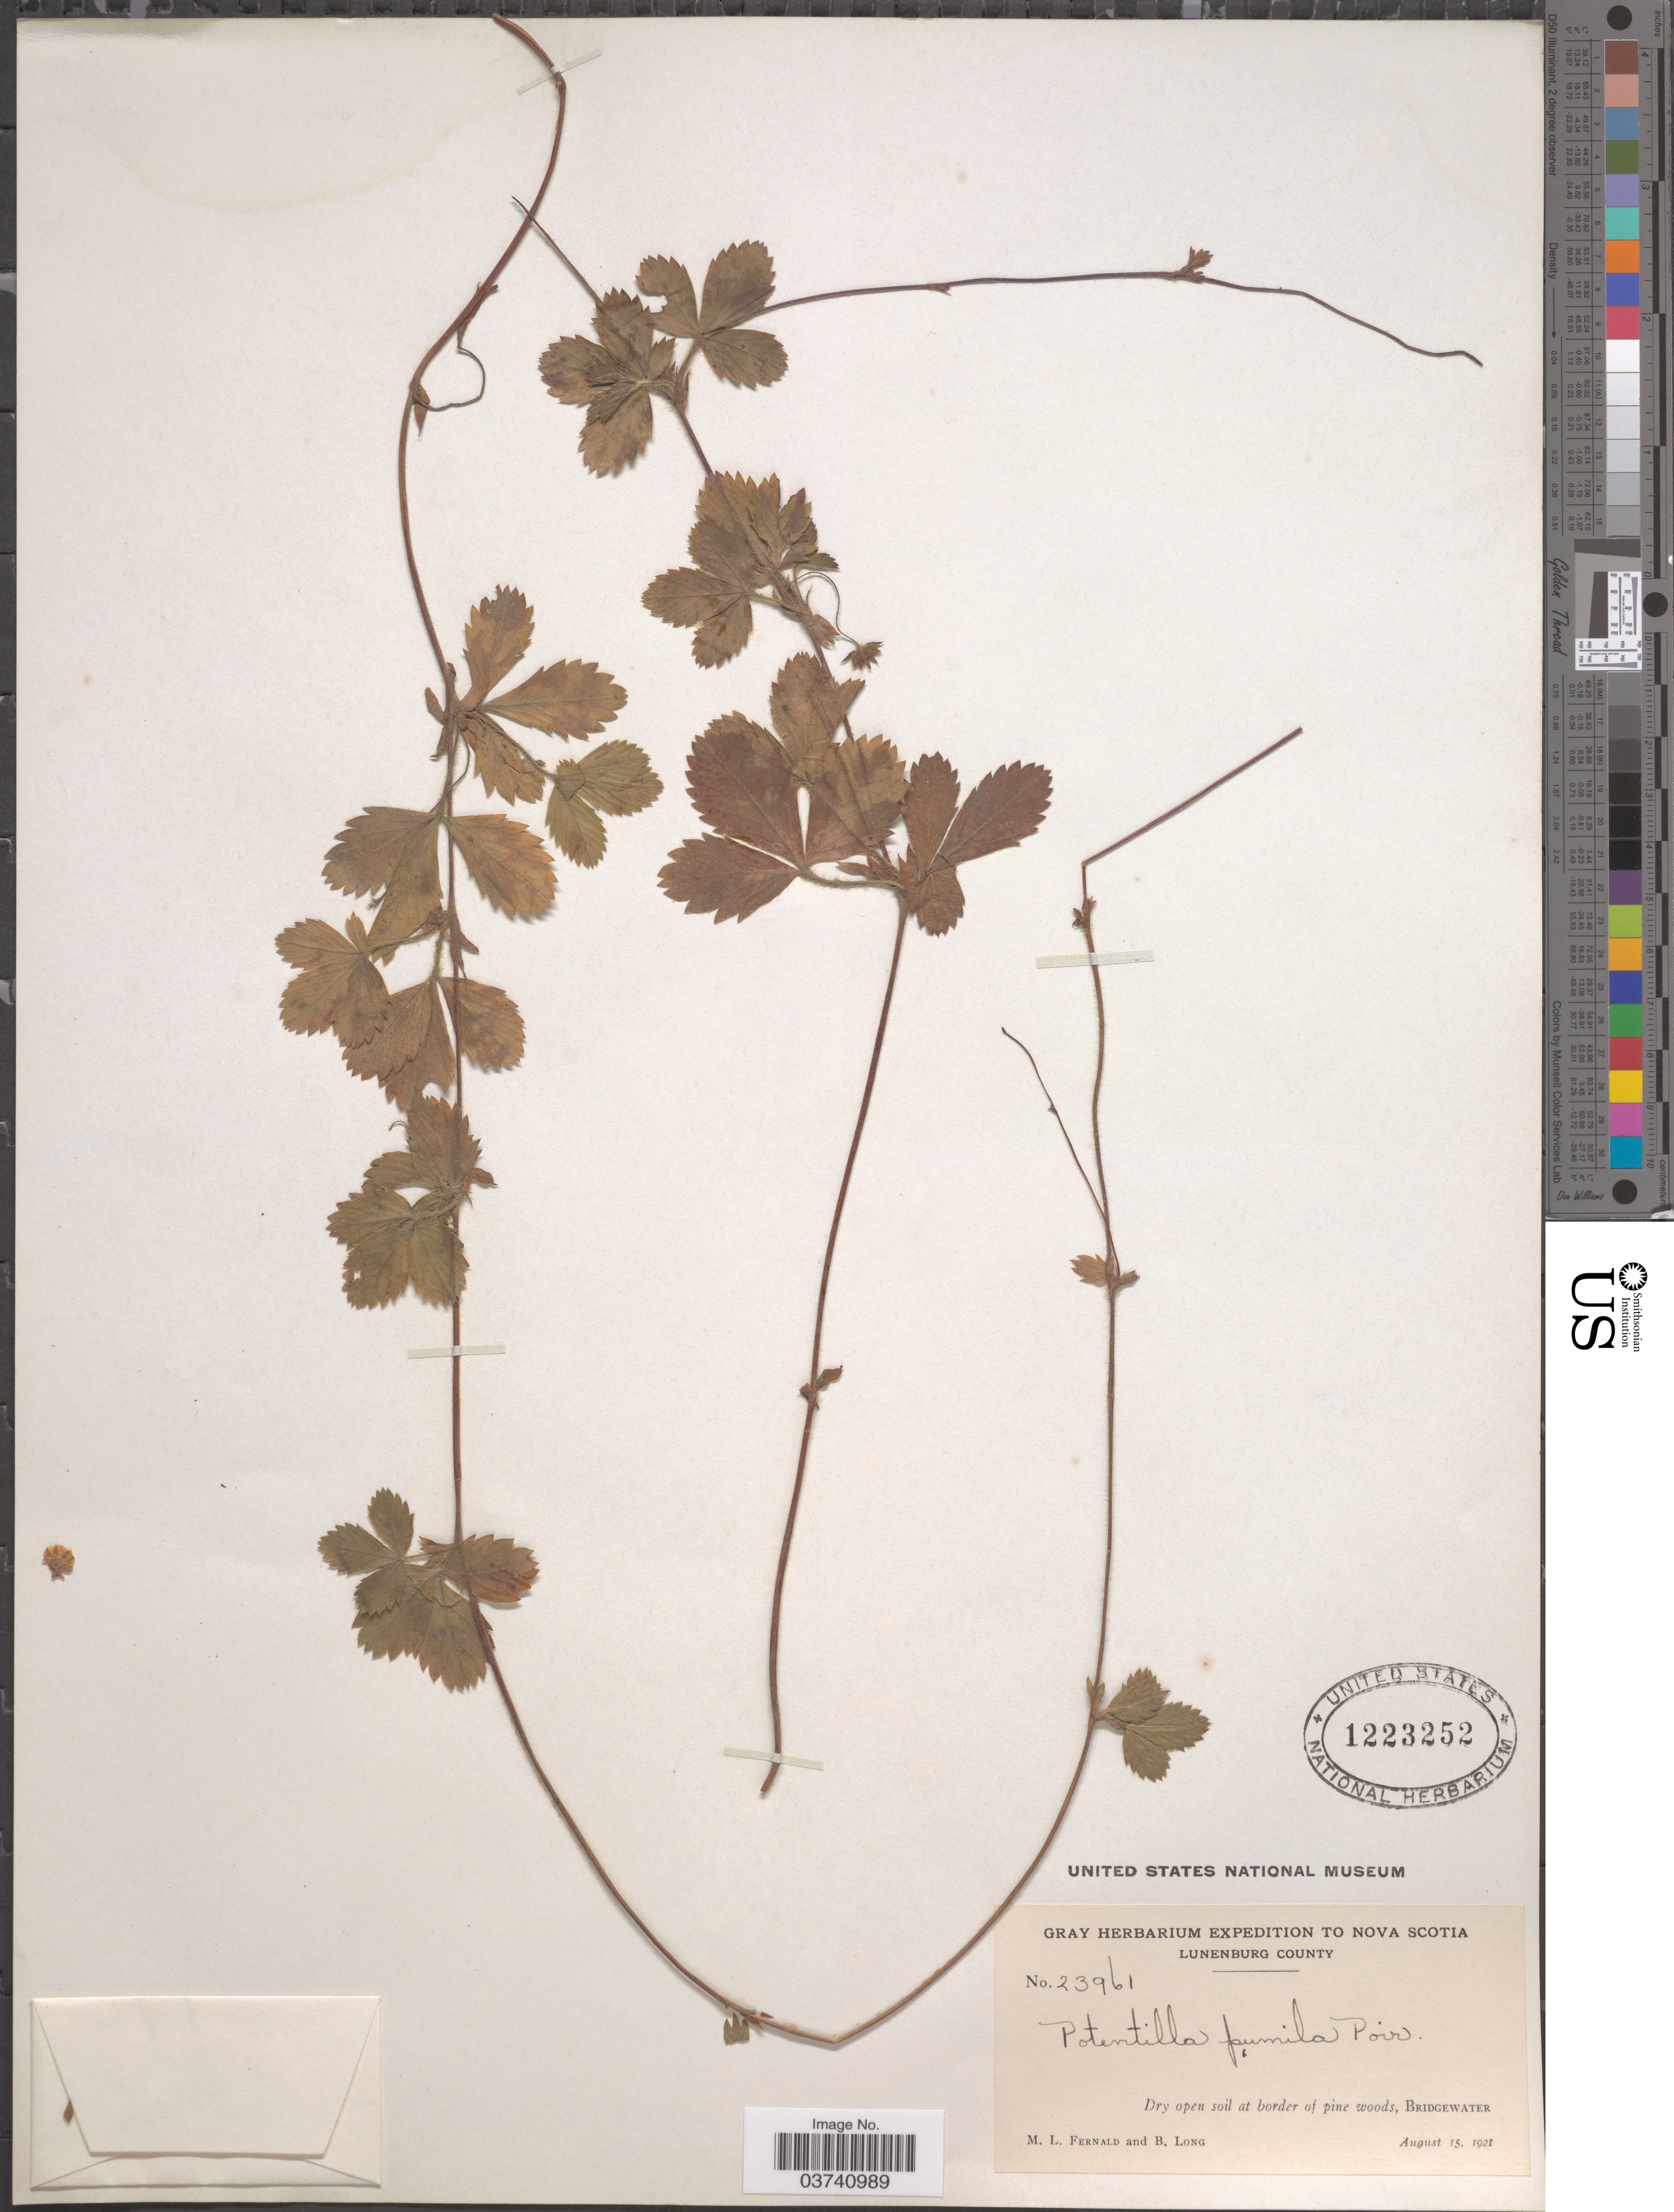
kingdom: Plantae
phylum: Tracheophyta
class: Magnoliopsida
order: Rosales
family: Rosaceae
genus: Potentilla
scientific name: Potentilla canadensis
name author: L.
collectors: M. L. Fernald & B. Long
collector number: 23961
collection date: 1921-08-15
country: Canada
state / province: Nova Scotia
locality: Lunenburg County. Bridgewater.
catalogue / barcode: US 1223252